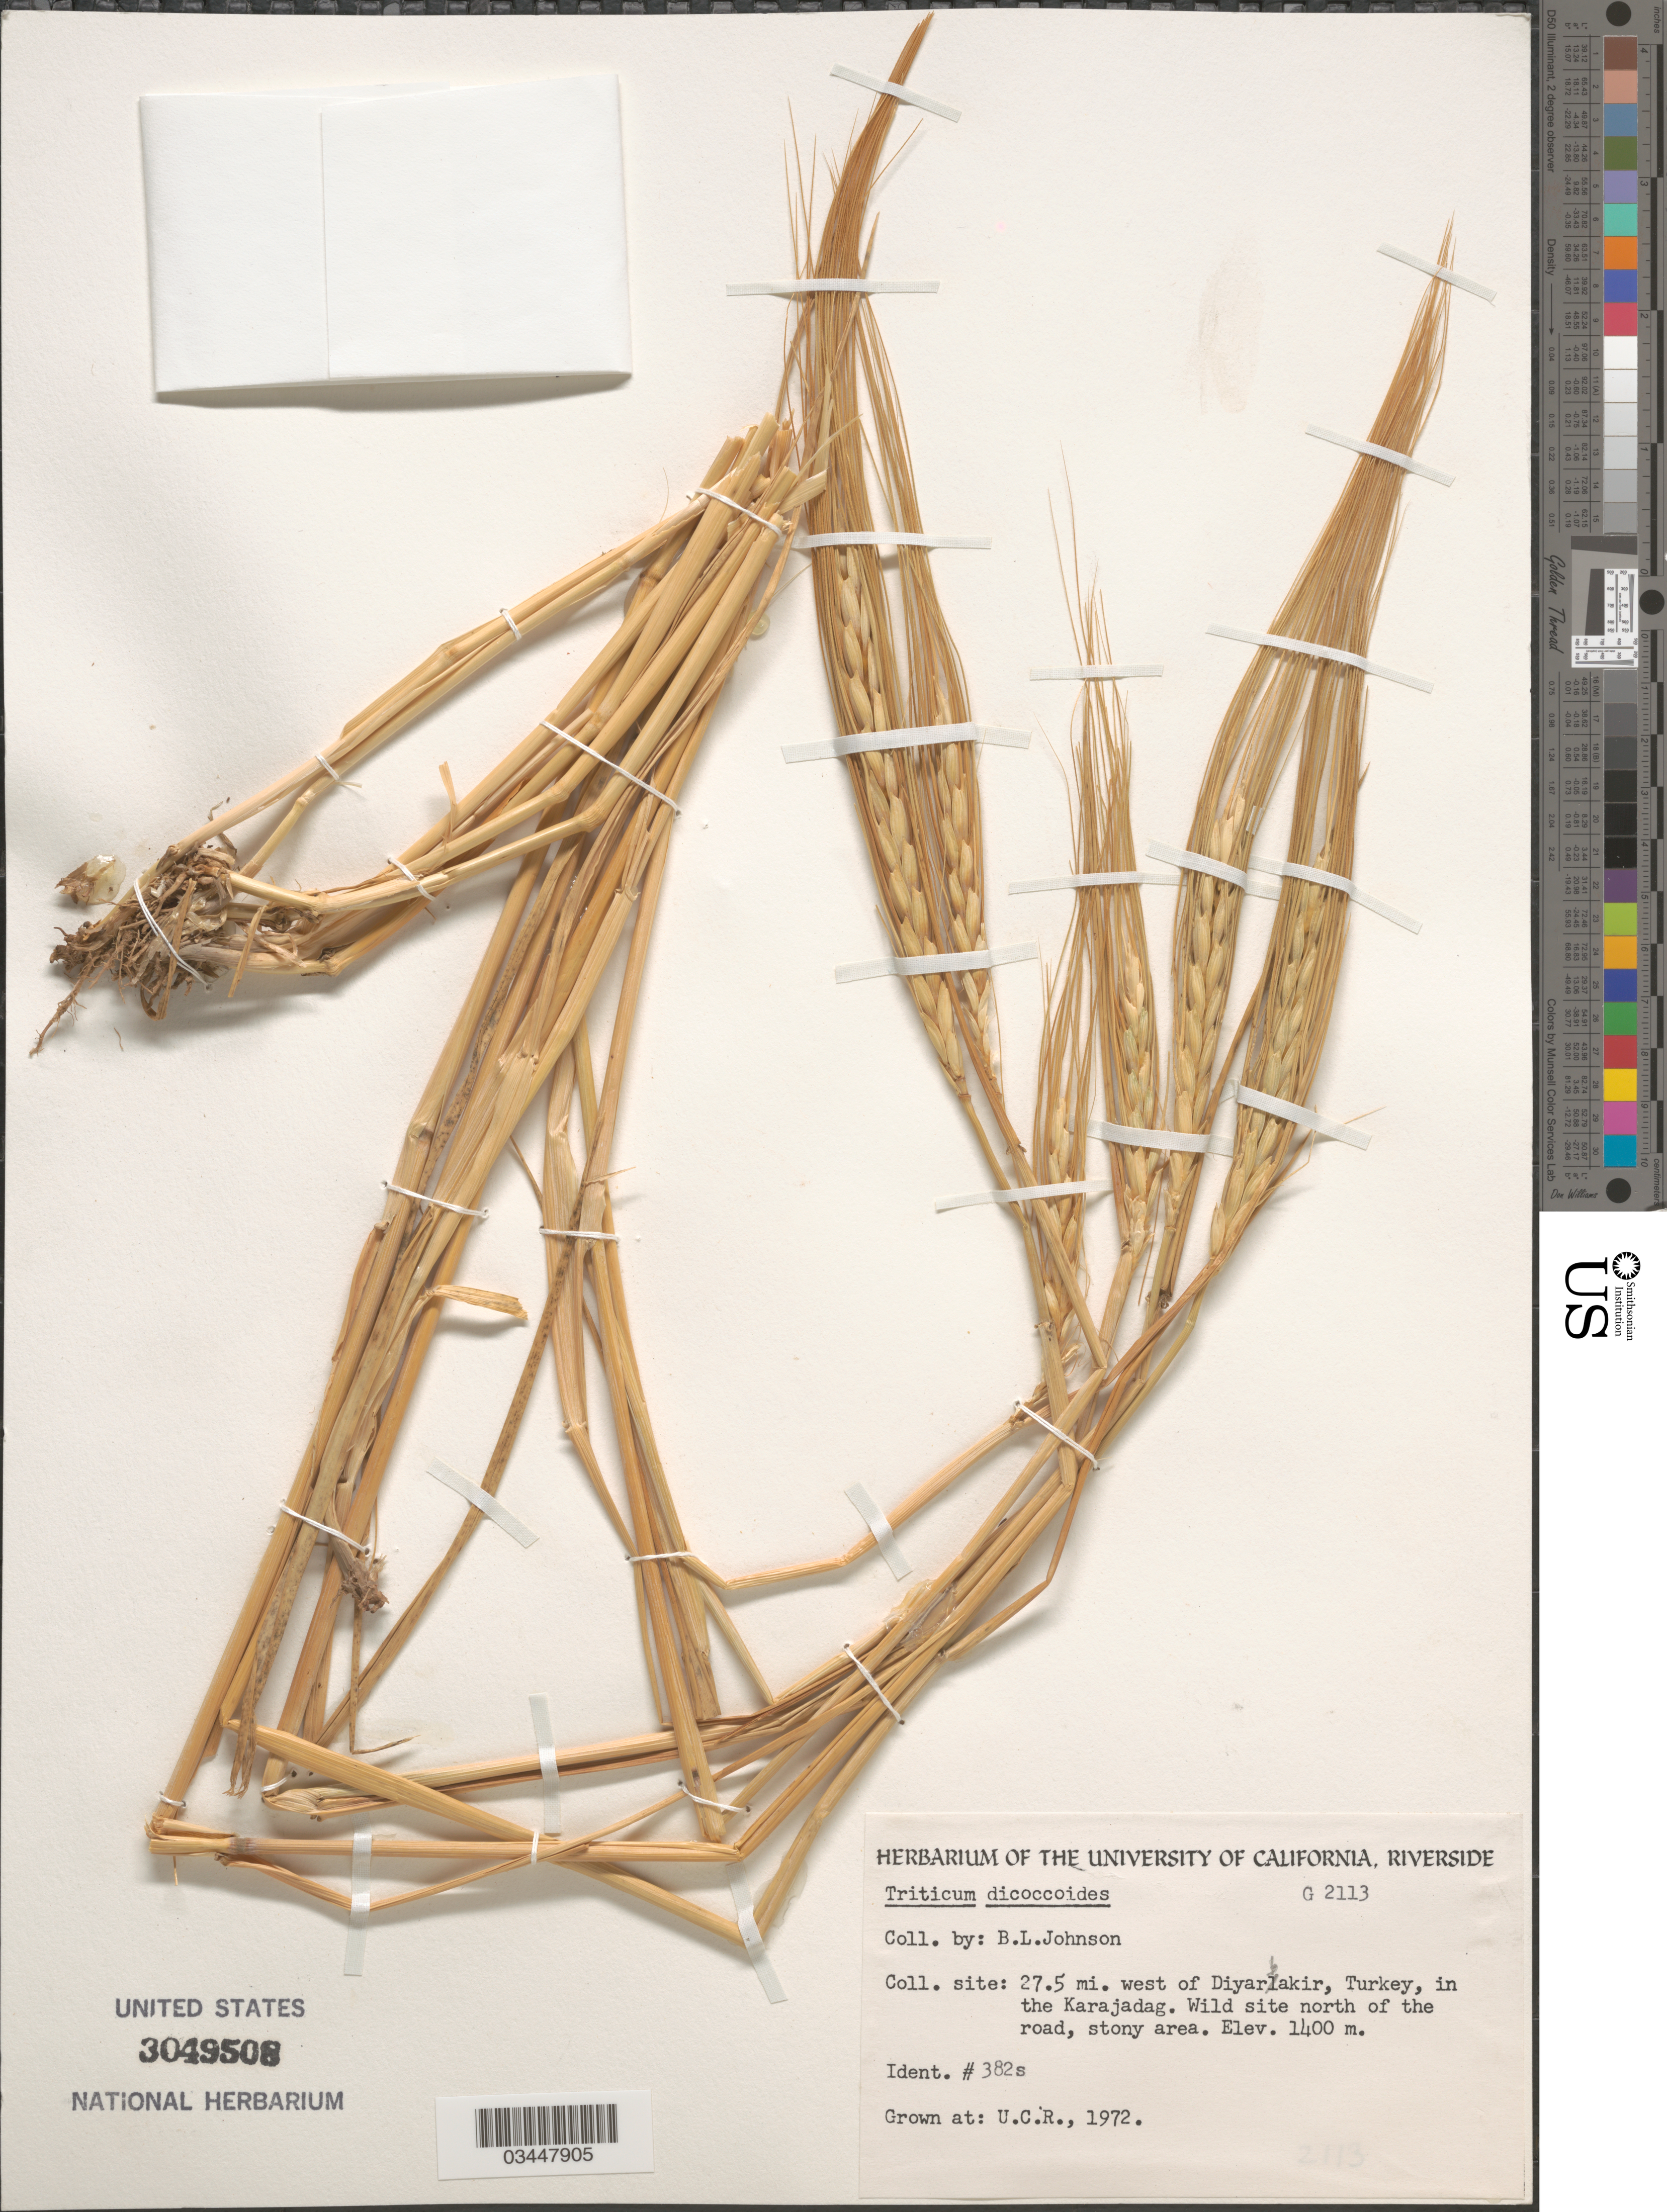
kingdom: Plantae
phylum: Tracheophyta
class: Liliopsida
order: Poales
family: Poaceae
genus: Triticum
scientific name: Triticum dicoccoides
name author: (Körn.) Körn. ex Schweinf.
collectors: ex herb. Univ. of California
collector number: G2113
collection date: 1972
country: United States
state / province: California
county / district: Riverside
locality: U.C.R.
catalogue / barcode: US 3049508